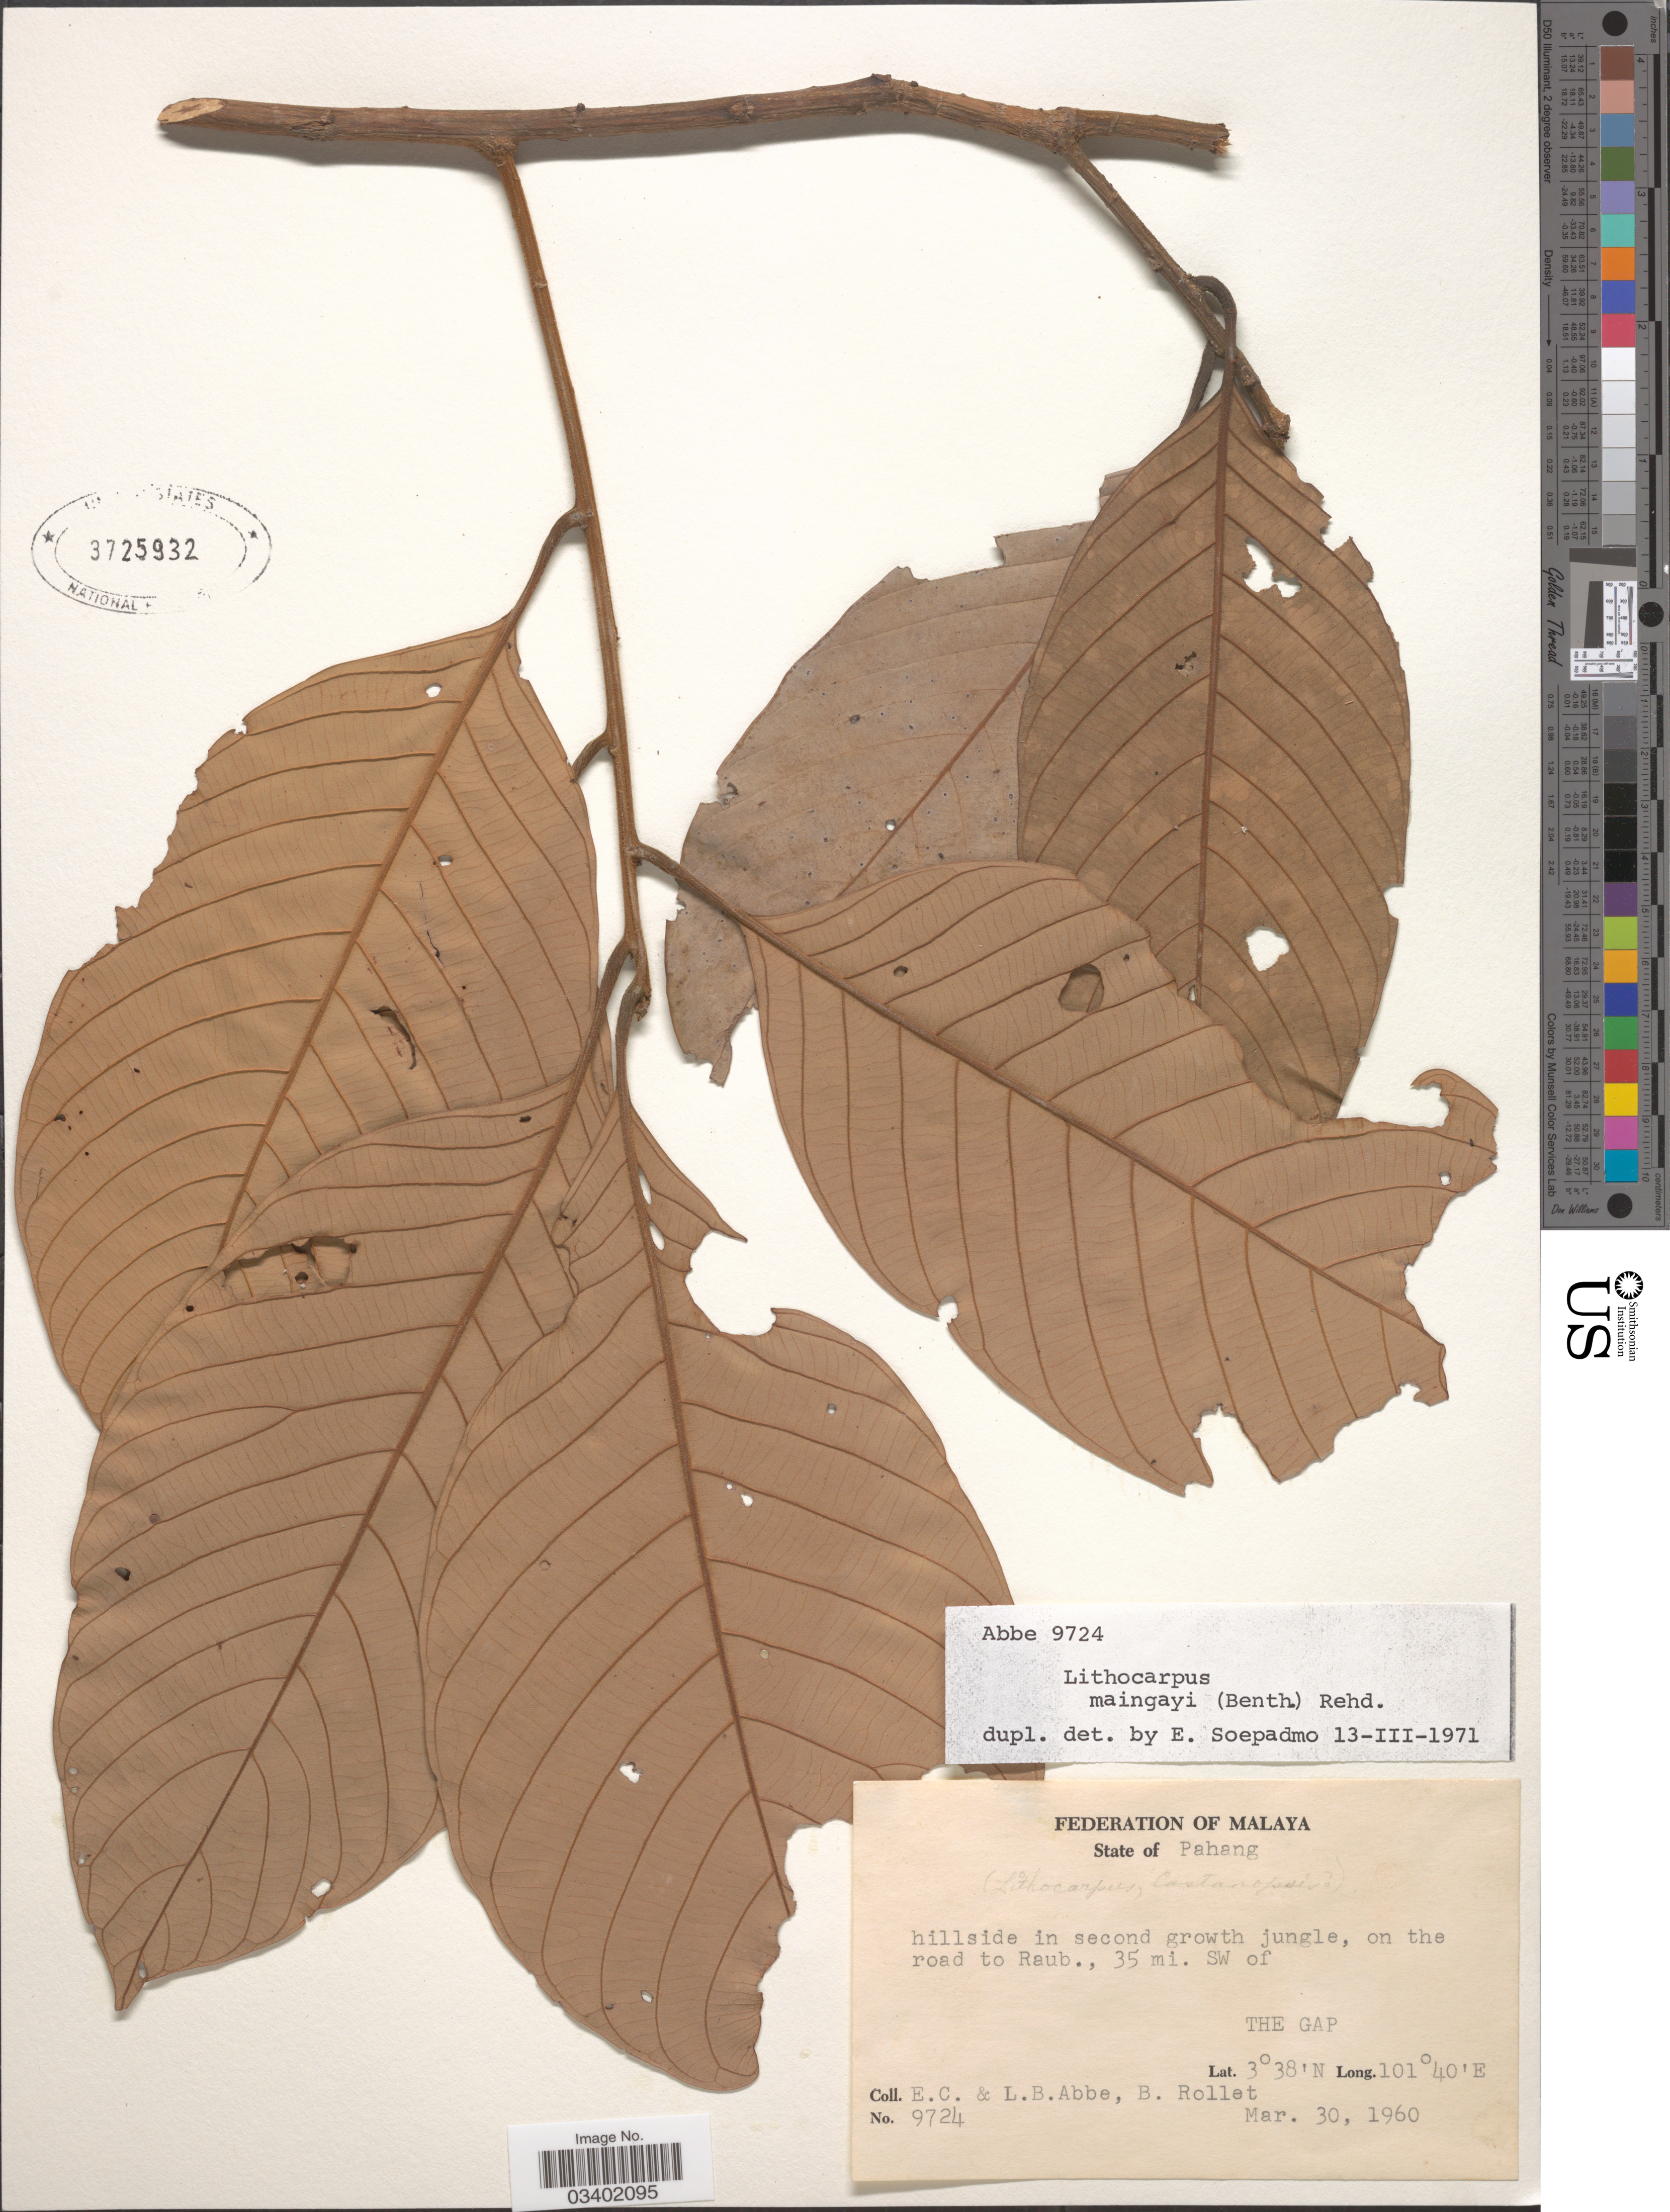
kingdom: Plantae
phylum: Tracheophyta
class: Magnoliopsida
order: Fagales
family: Fagaceae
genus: Lithocarpus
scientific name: Lithocarpus maingayi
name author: (Benth.) Rehder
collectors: E. C. Abbe, L. B. Abbe & B. Rollet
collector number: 9724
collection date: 1960-03-30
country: Malaysia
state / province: Pahang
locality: Federation of Malaya. On the road to Raub., 35 mi. SW of The Gap.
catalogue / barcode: US 3725932